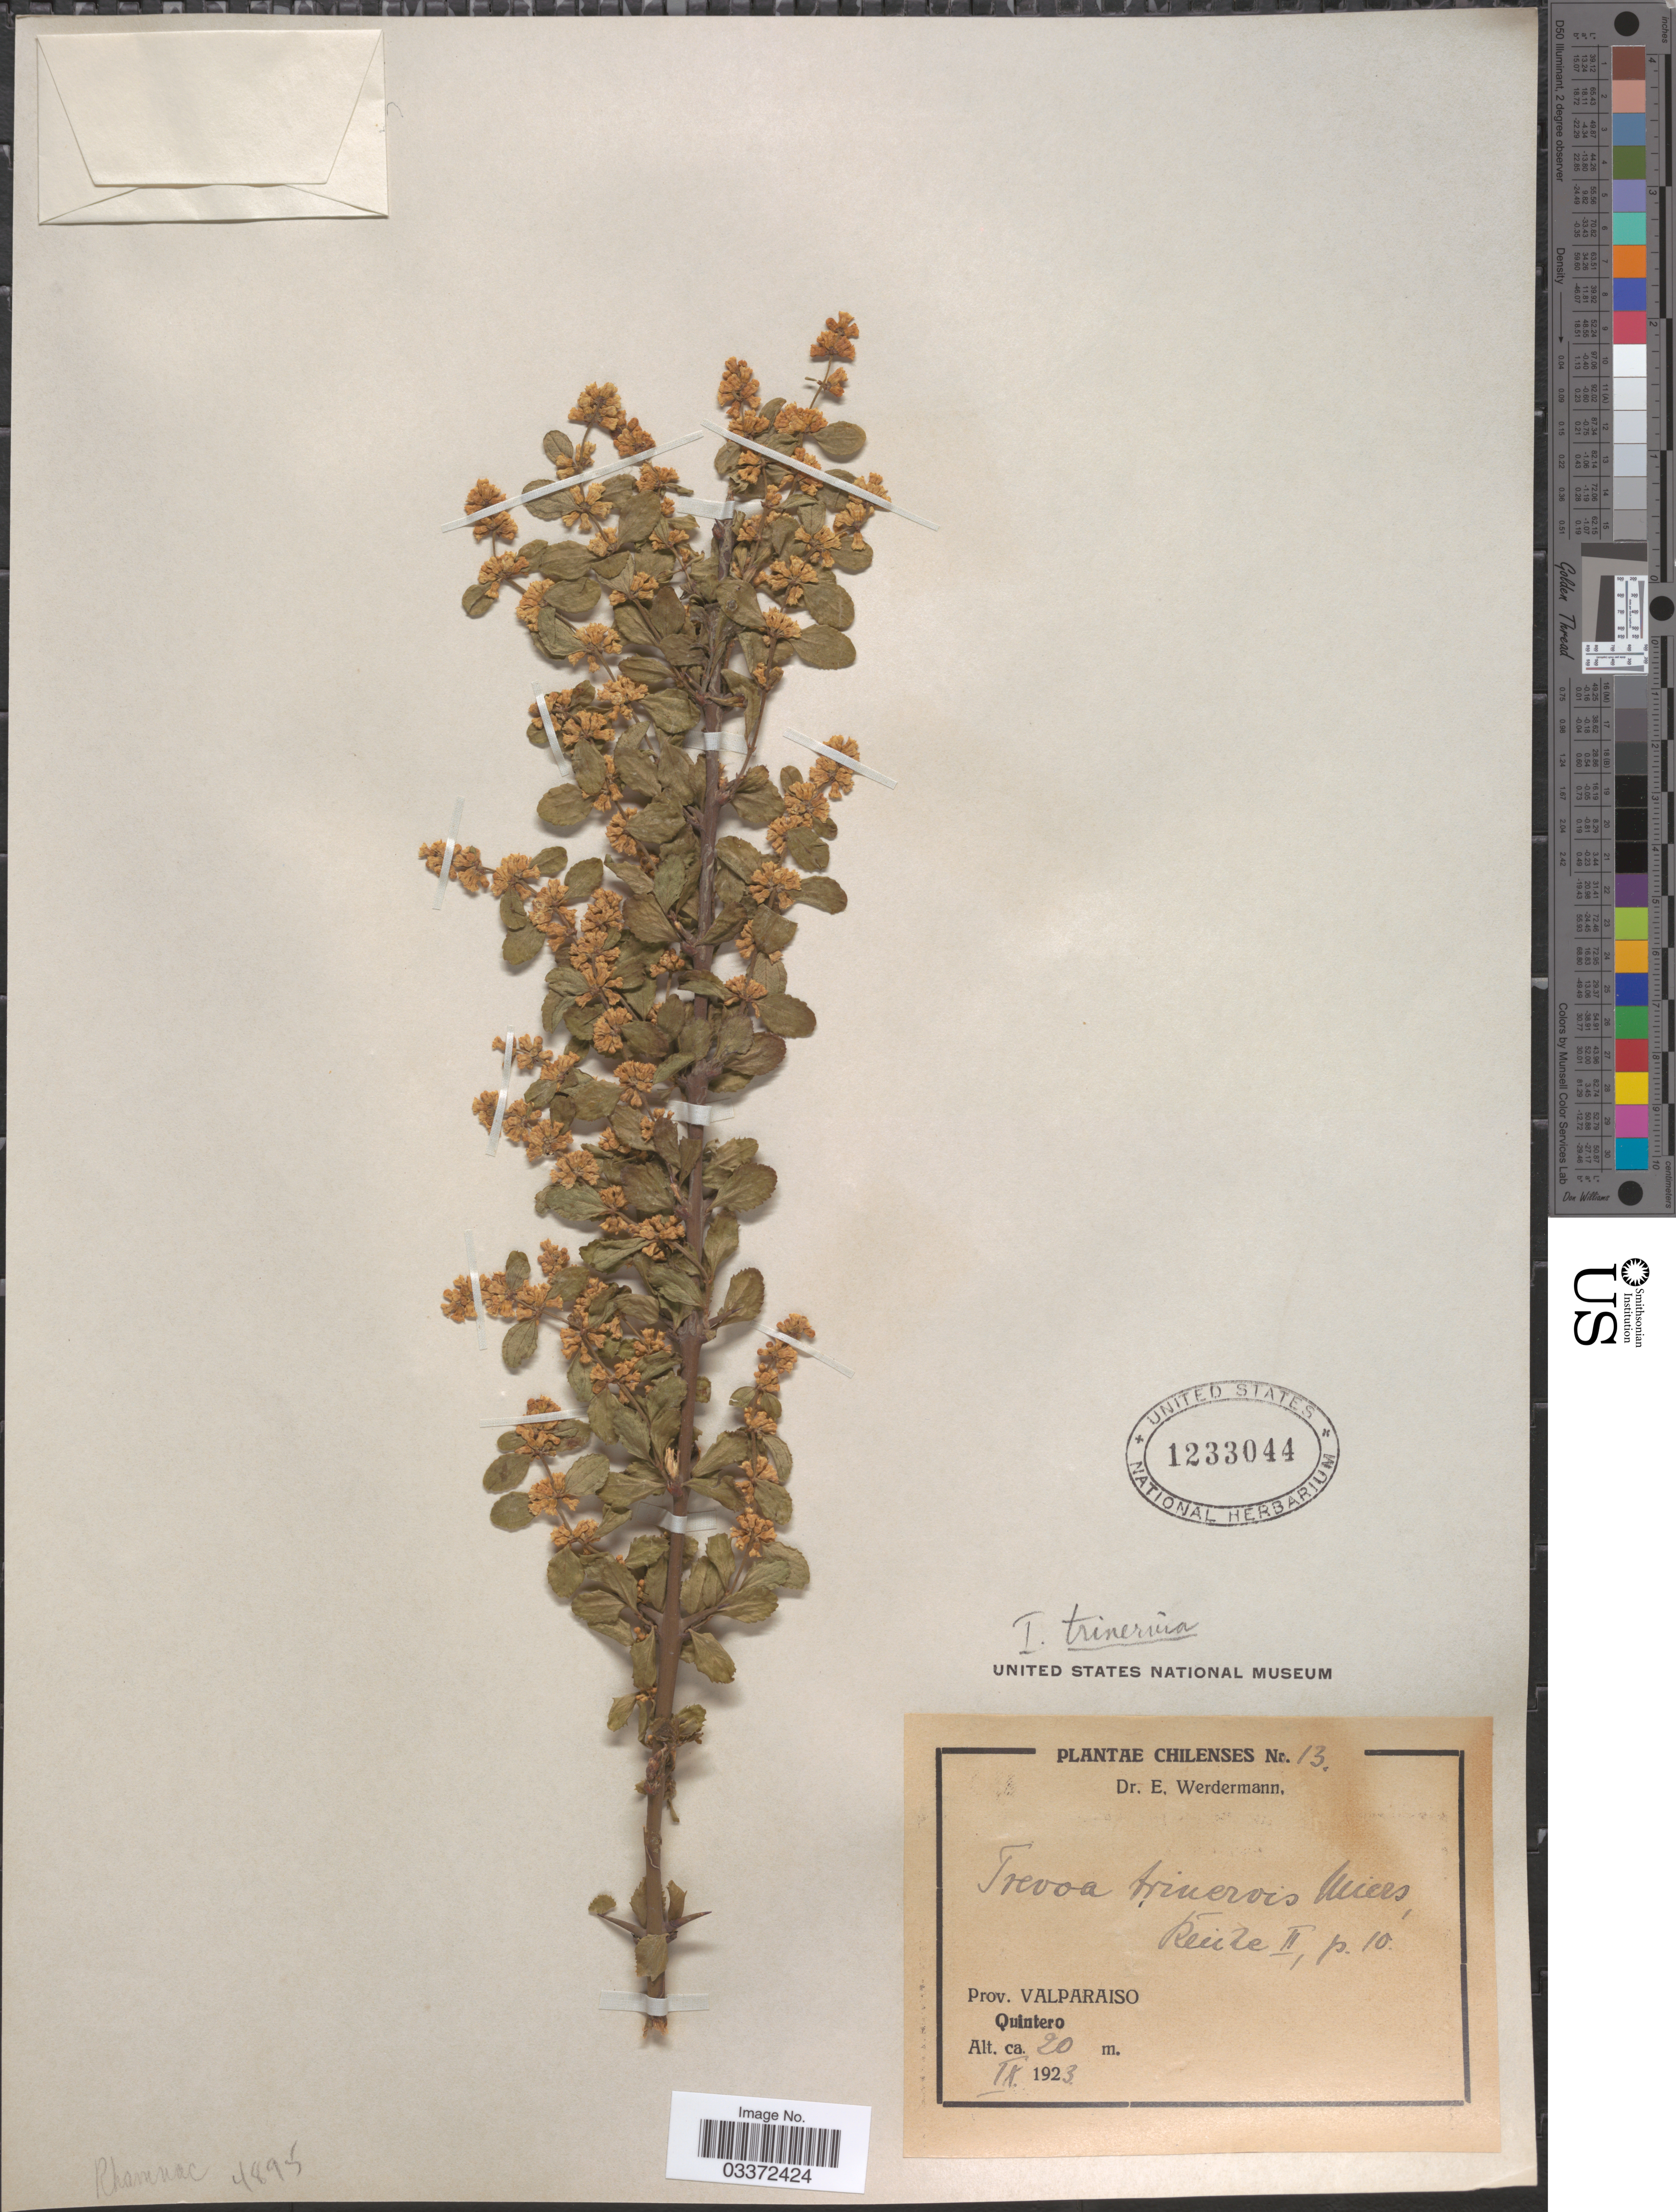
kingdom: Plantae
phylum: Tracheophyta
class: Magnoliopsida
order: Rosales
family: Rhamnaceae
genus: Trevoa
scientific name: Trevoa trinervia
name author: Gillies & Hook.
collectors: E. Werdermann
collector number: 13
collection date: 1923-09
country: Chile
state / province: Valparaíso (V)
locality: Quintero.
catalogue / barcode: US 1233044